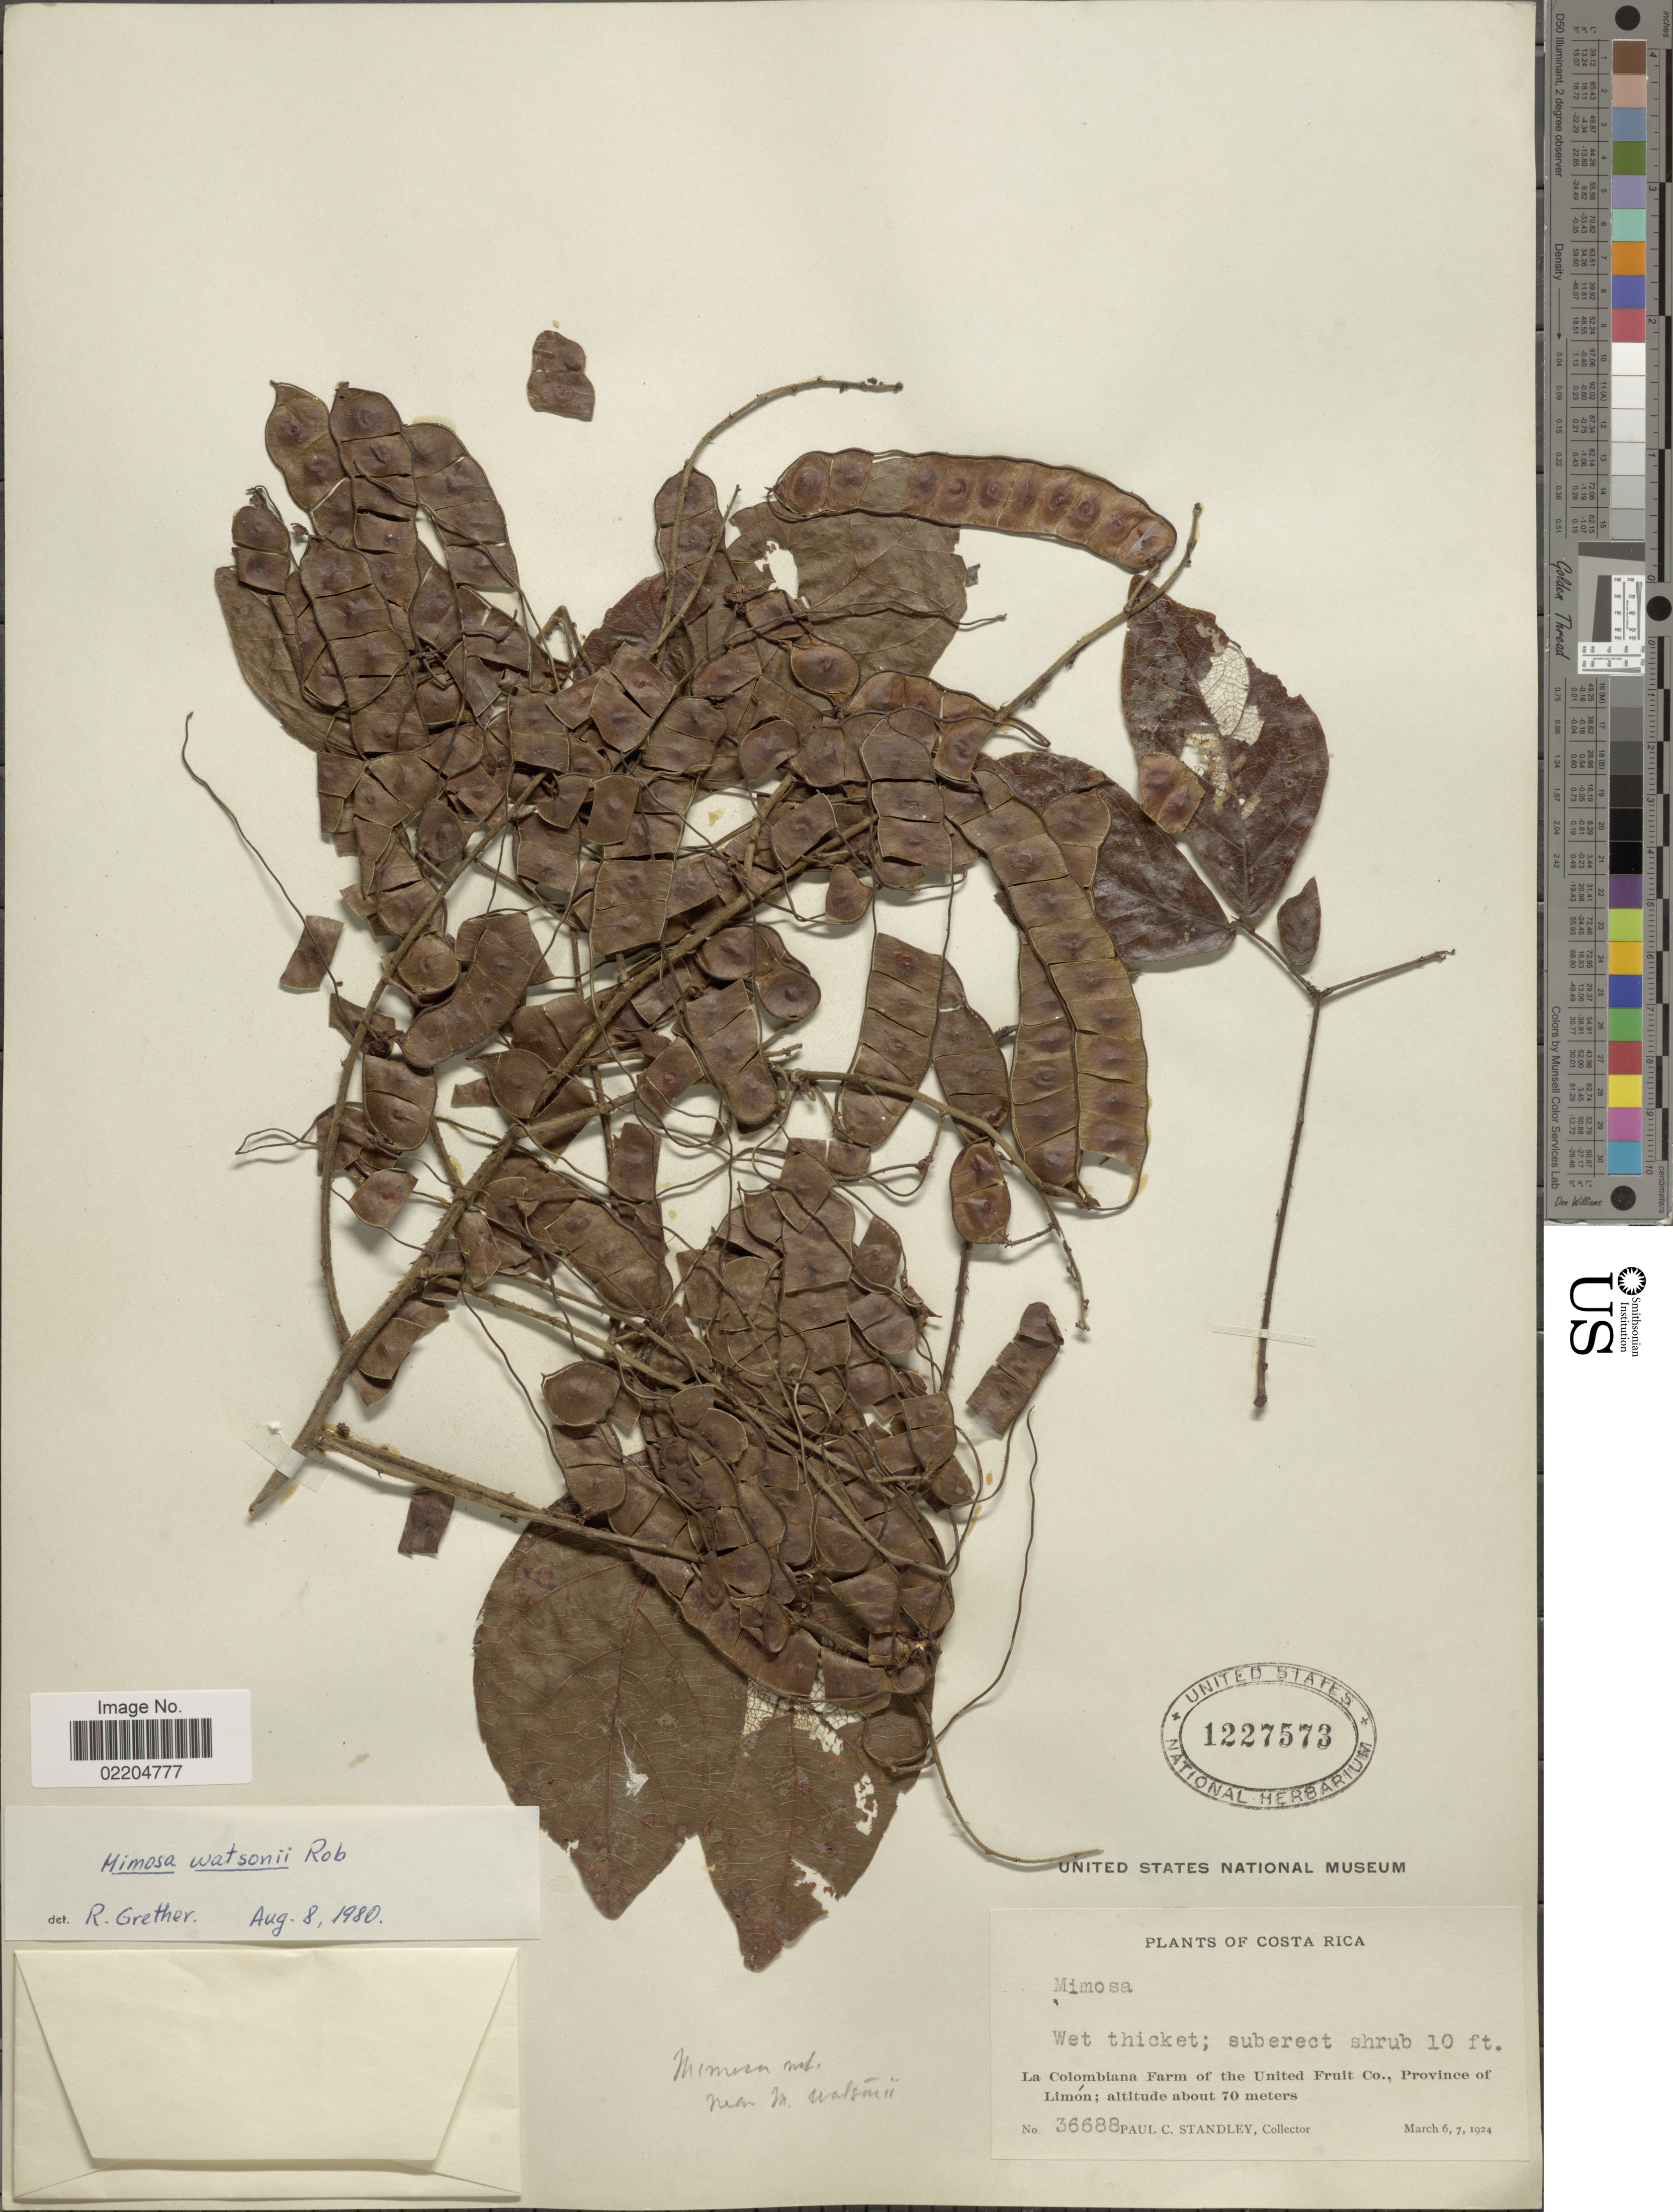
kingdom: Plantae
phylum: Tracheophyta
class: Magnoliopsida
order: Fabales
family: Fabaceae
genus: Mimosa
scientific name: Mimosa watsonii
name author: B.L. Rob.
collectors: P. C. Standley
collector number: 36688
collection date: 1924-03-06/1924-03-07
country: Costa Rica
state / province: Limón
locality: La Colombiana Farm of the United Fruit Co., Province of Limon.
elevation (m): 70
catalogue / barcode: US 1227573